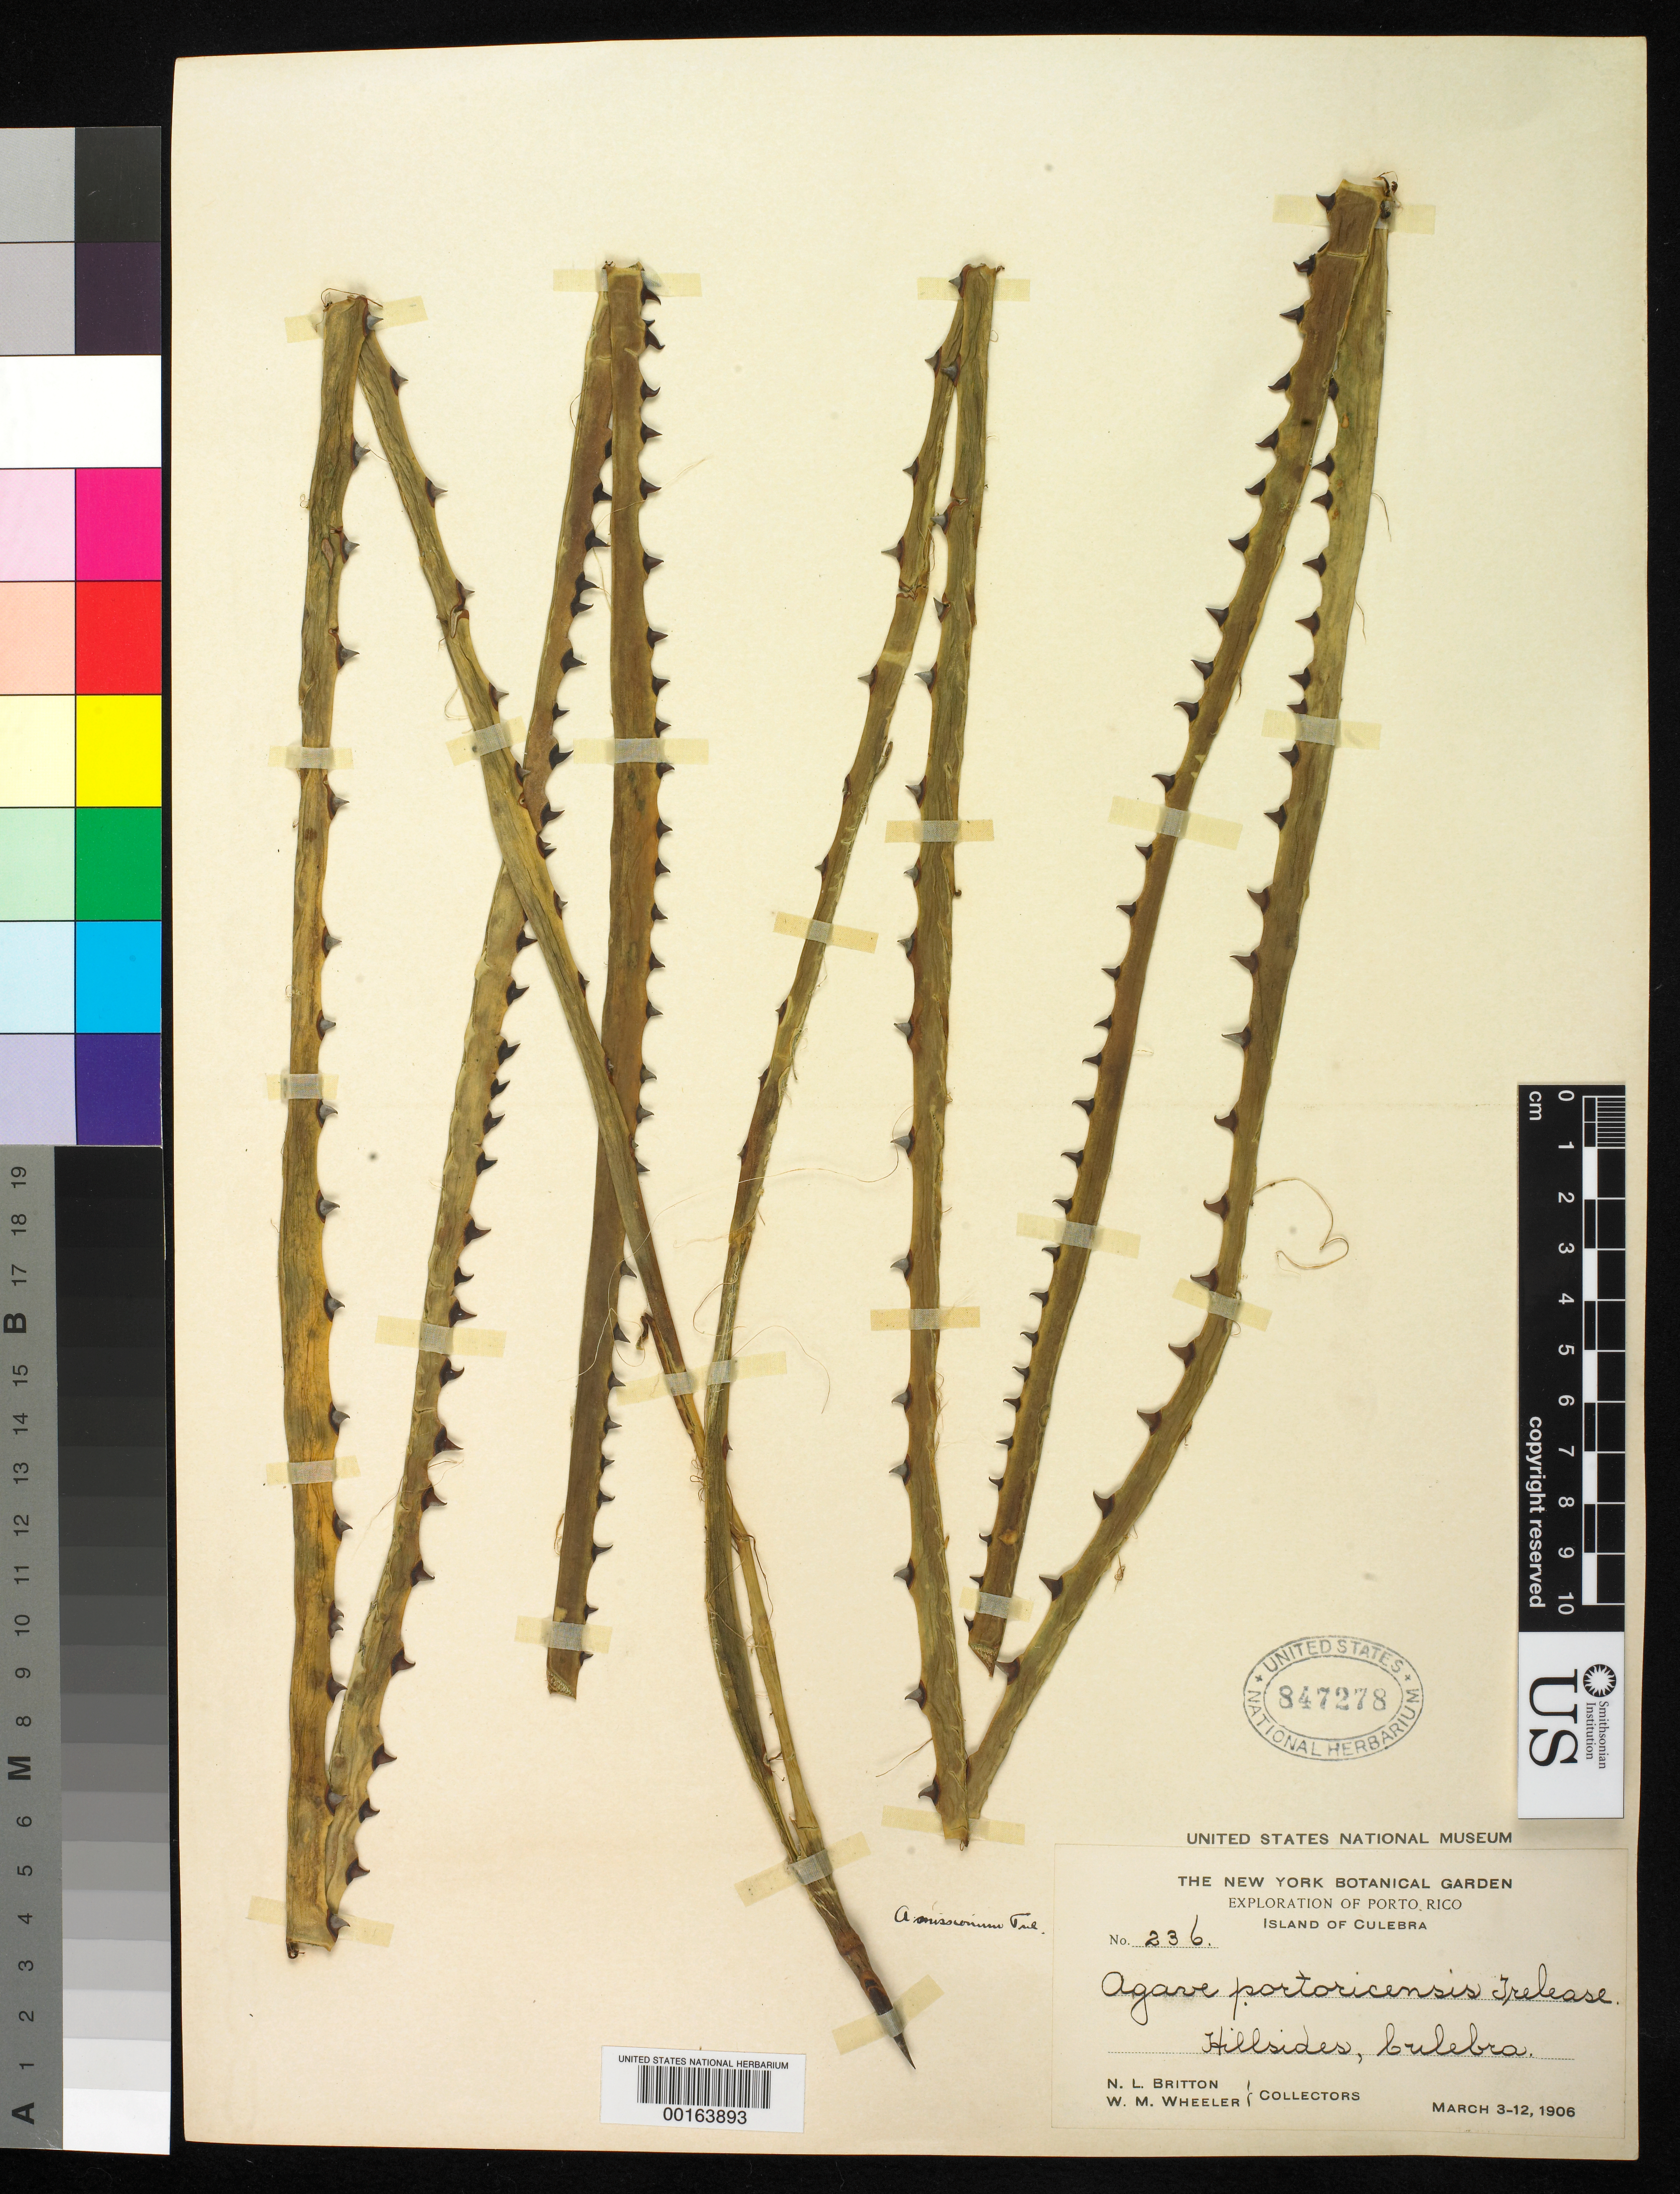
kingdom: Plantae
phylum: Tracheophyta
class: Liliopsida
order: Asparagales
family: Asparagaceae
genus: Agave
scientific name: Agave missionum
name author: Trel.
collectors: N. Britton & W. Wheeler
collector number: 236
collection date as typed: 03 Mar 1906 to 12 Mar 1906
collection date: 1906-03-03/1906-03-12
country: Puerto Rico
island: Greater Antilles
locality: Culebra i.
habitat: Hillsides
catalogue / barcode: US 847278